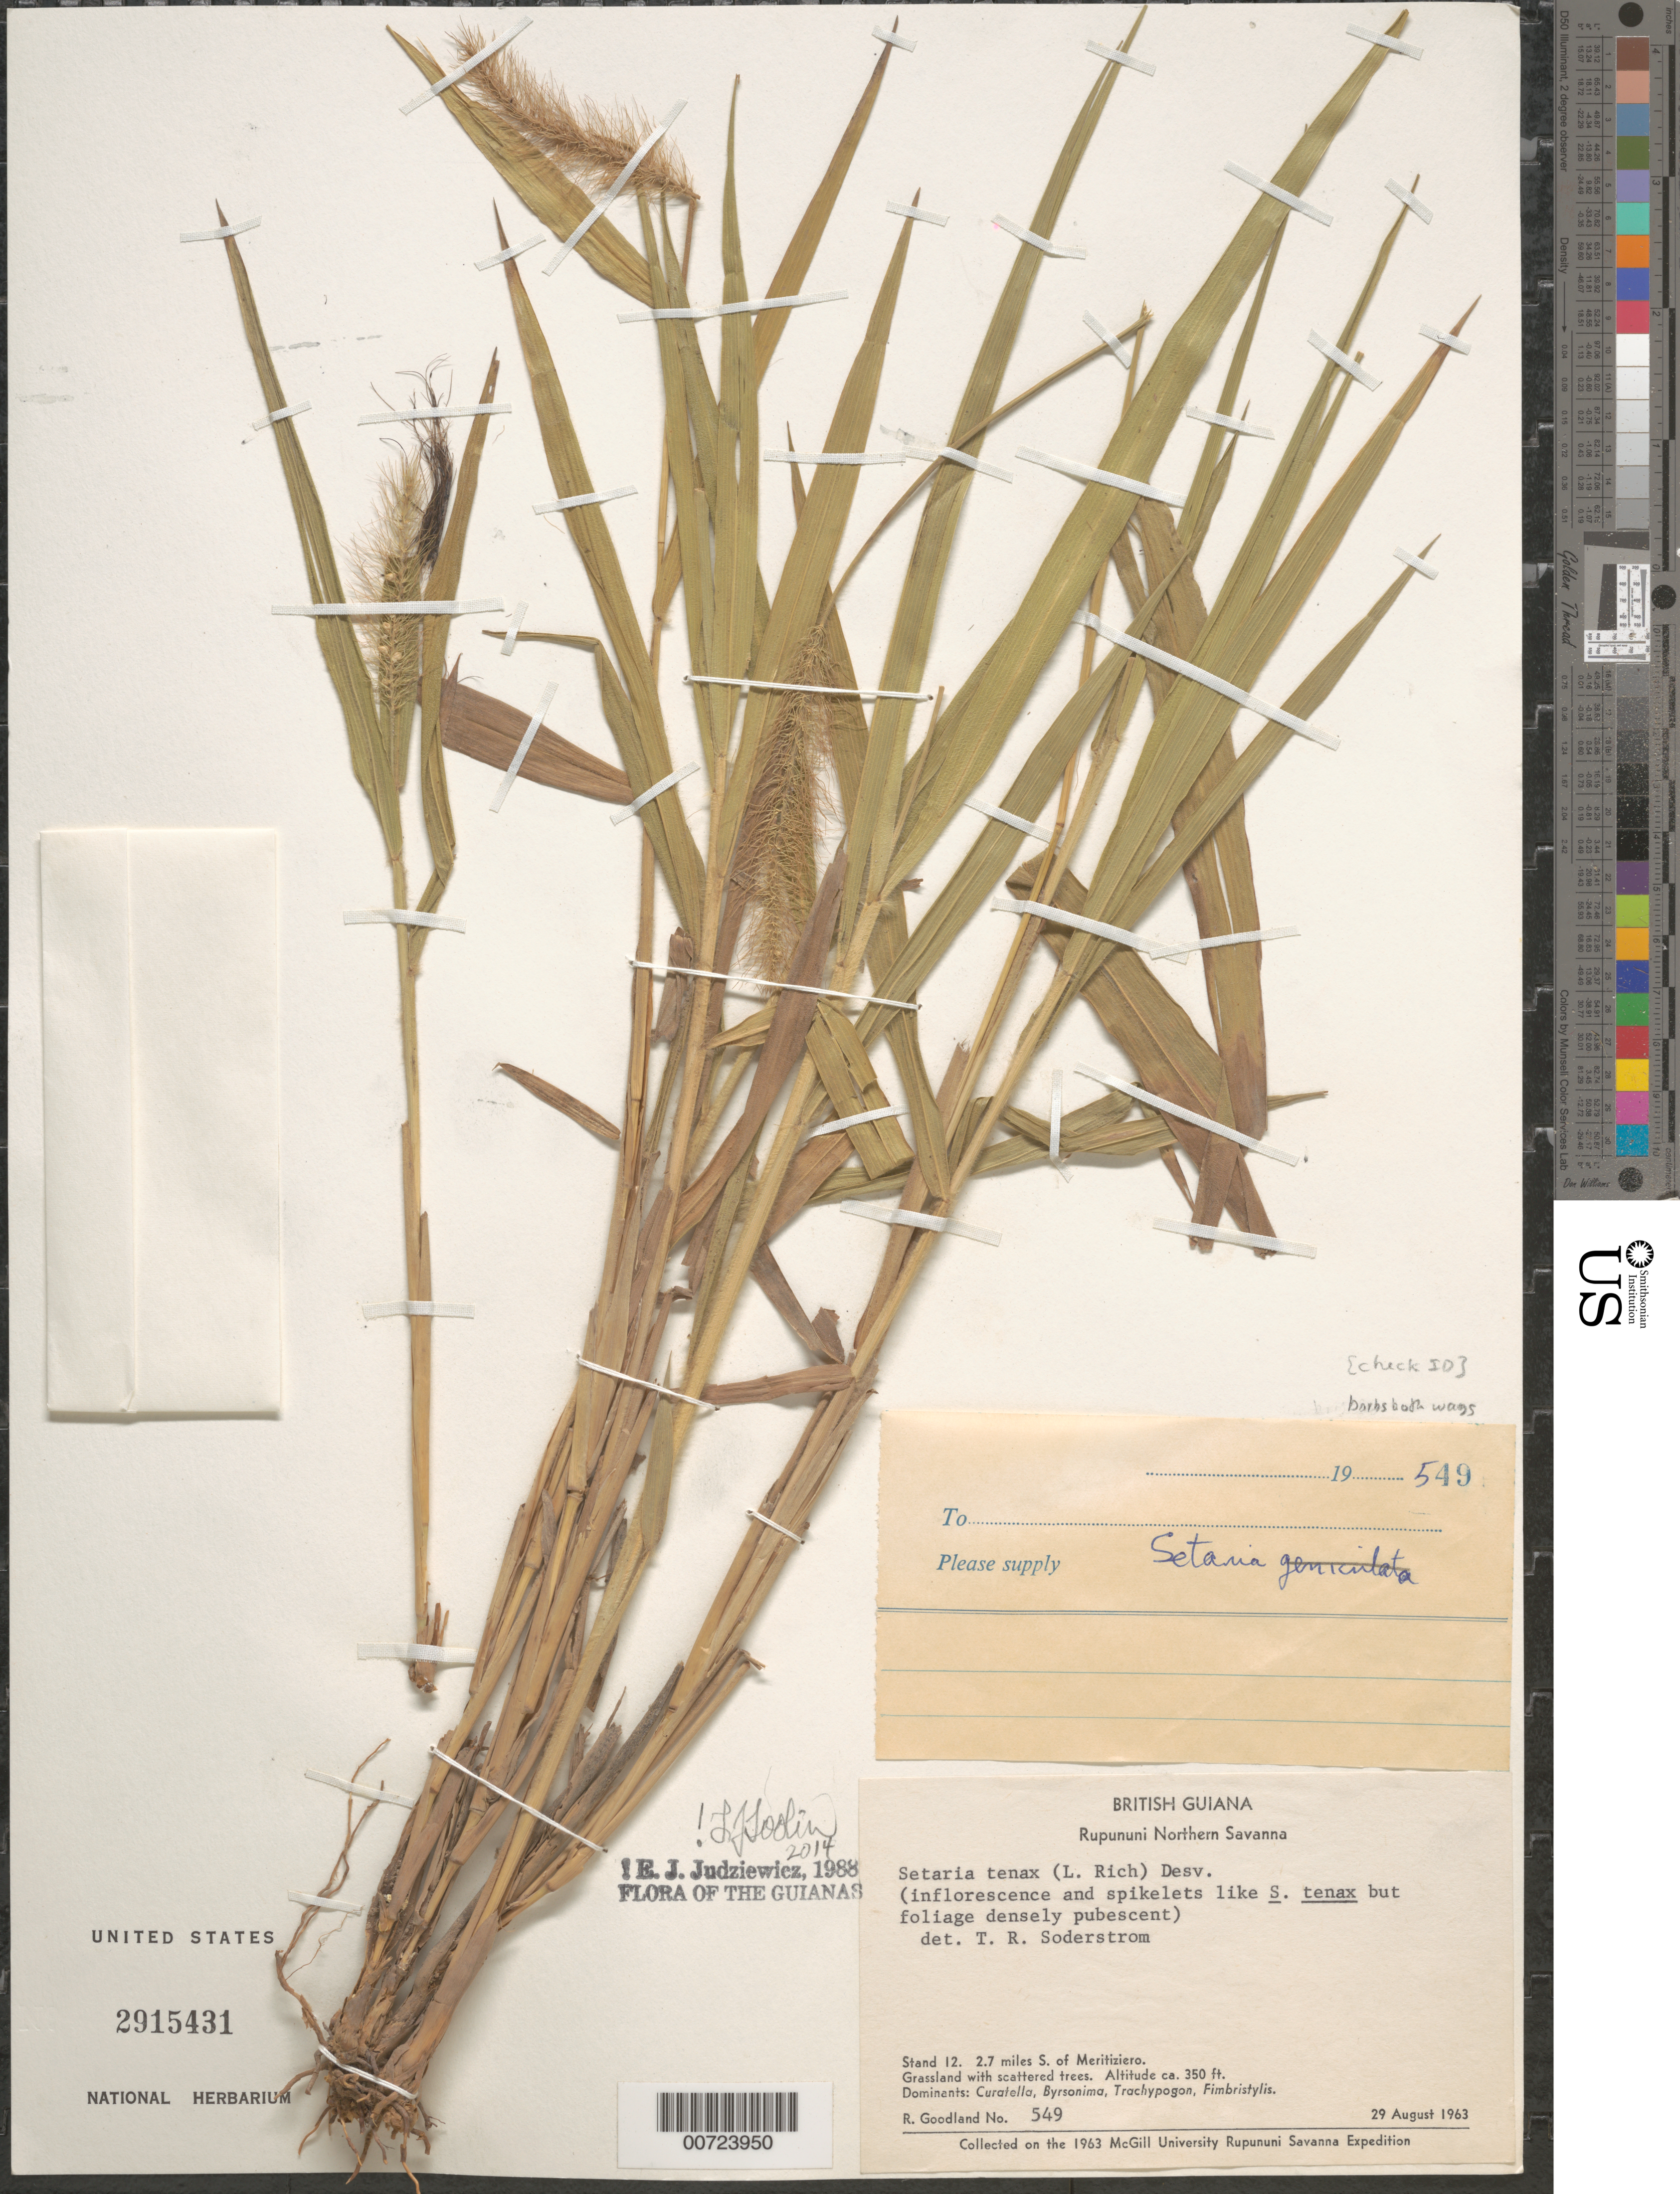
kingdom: Plantae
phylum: Tracheophyta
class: Liliopsida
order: Poales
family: Poaceae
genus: Setaria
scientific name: Setaria tenax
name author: (Rich.) Desv.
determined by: Toolin, L. J.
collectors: R. Goodland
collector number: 549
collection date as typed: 29-Aug-63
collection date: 1963-08-29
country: Guyana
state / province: U. Takutu-U. Essequibo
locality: Rupununi Northern Savanna, Meritiziero, 2.7 mi. S of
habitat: Grassland with scattered trees. Dominants: Curatella, Byrsonima, Trachypogon, Fimbristylis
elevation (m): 107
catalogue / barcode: US 2915431